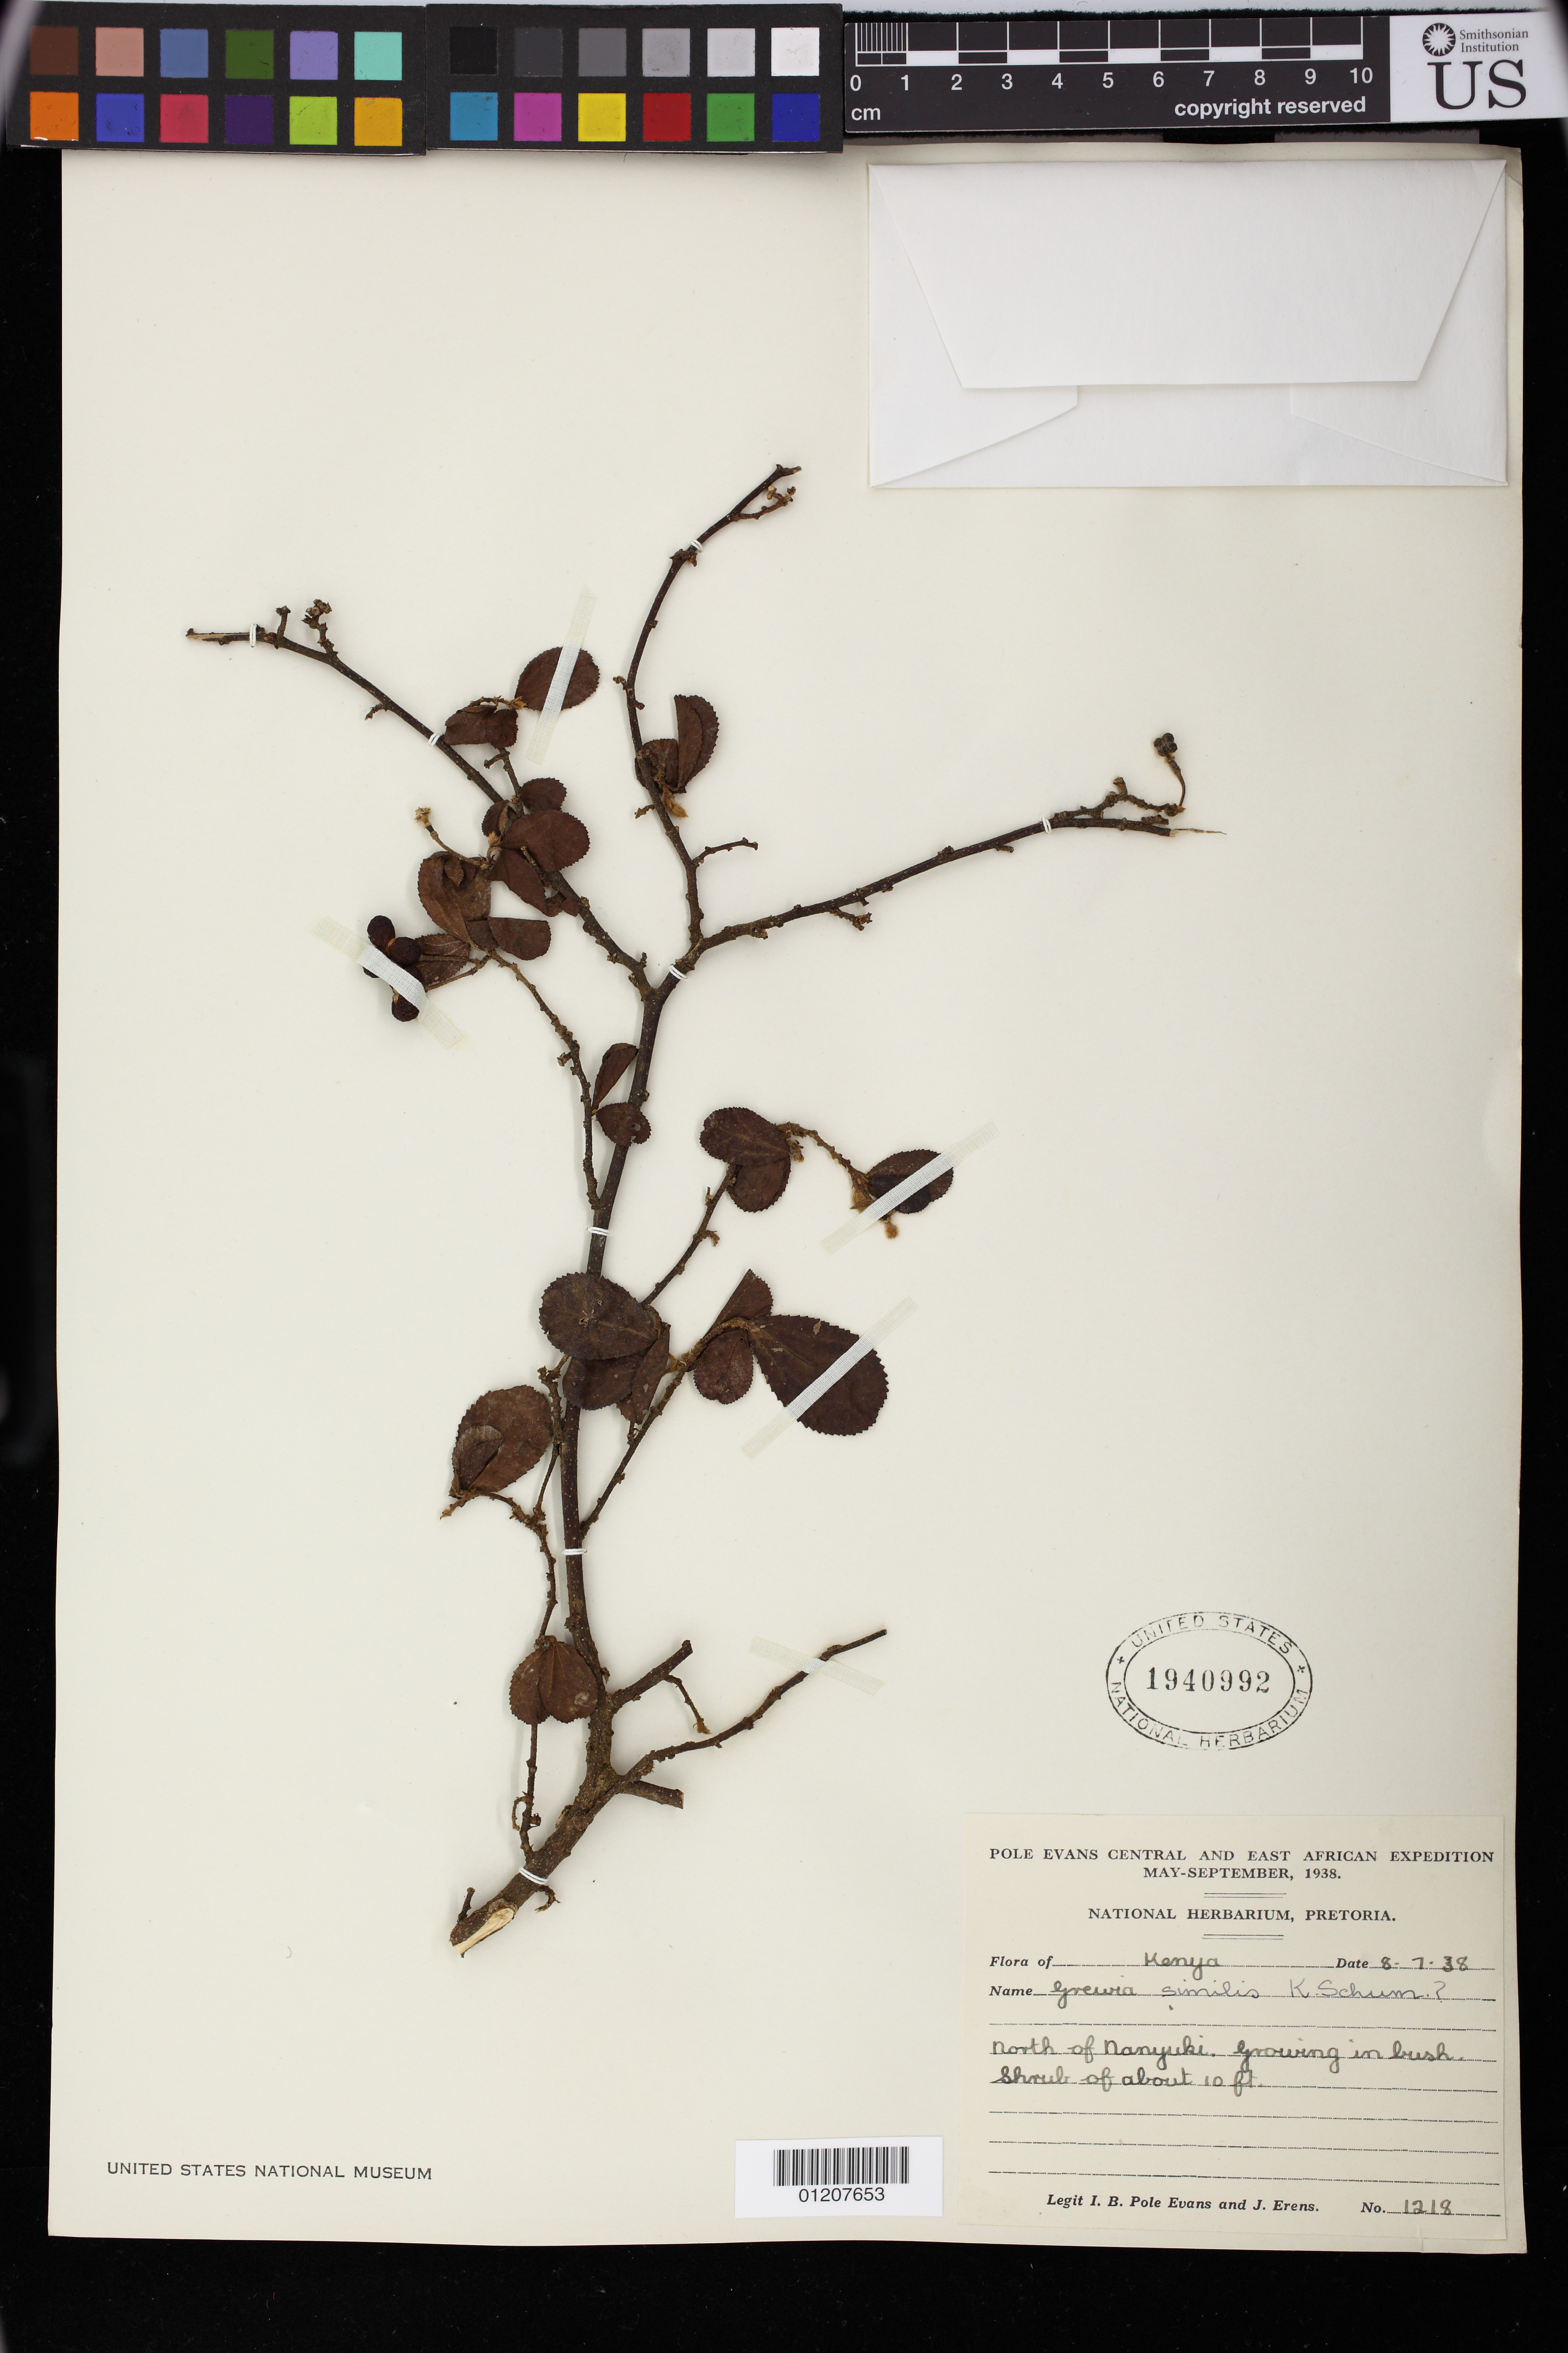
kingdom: Plantae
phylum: Tracheophyta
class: Magnoliopsida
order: Malvales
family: Malvaceae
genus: Grewia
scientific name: Grewia similis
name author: K. Schum.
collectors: I. B. Pole-Evans & J. Erens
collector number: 1218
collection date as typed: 07 Aug 1938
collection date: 1938-08-07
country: Kenya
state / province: Laikipia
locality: North of Nanyuki.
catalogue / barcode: US 1940992